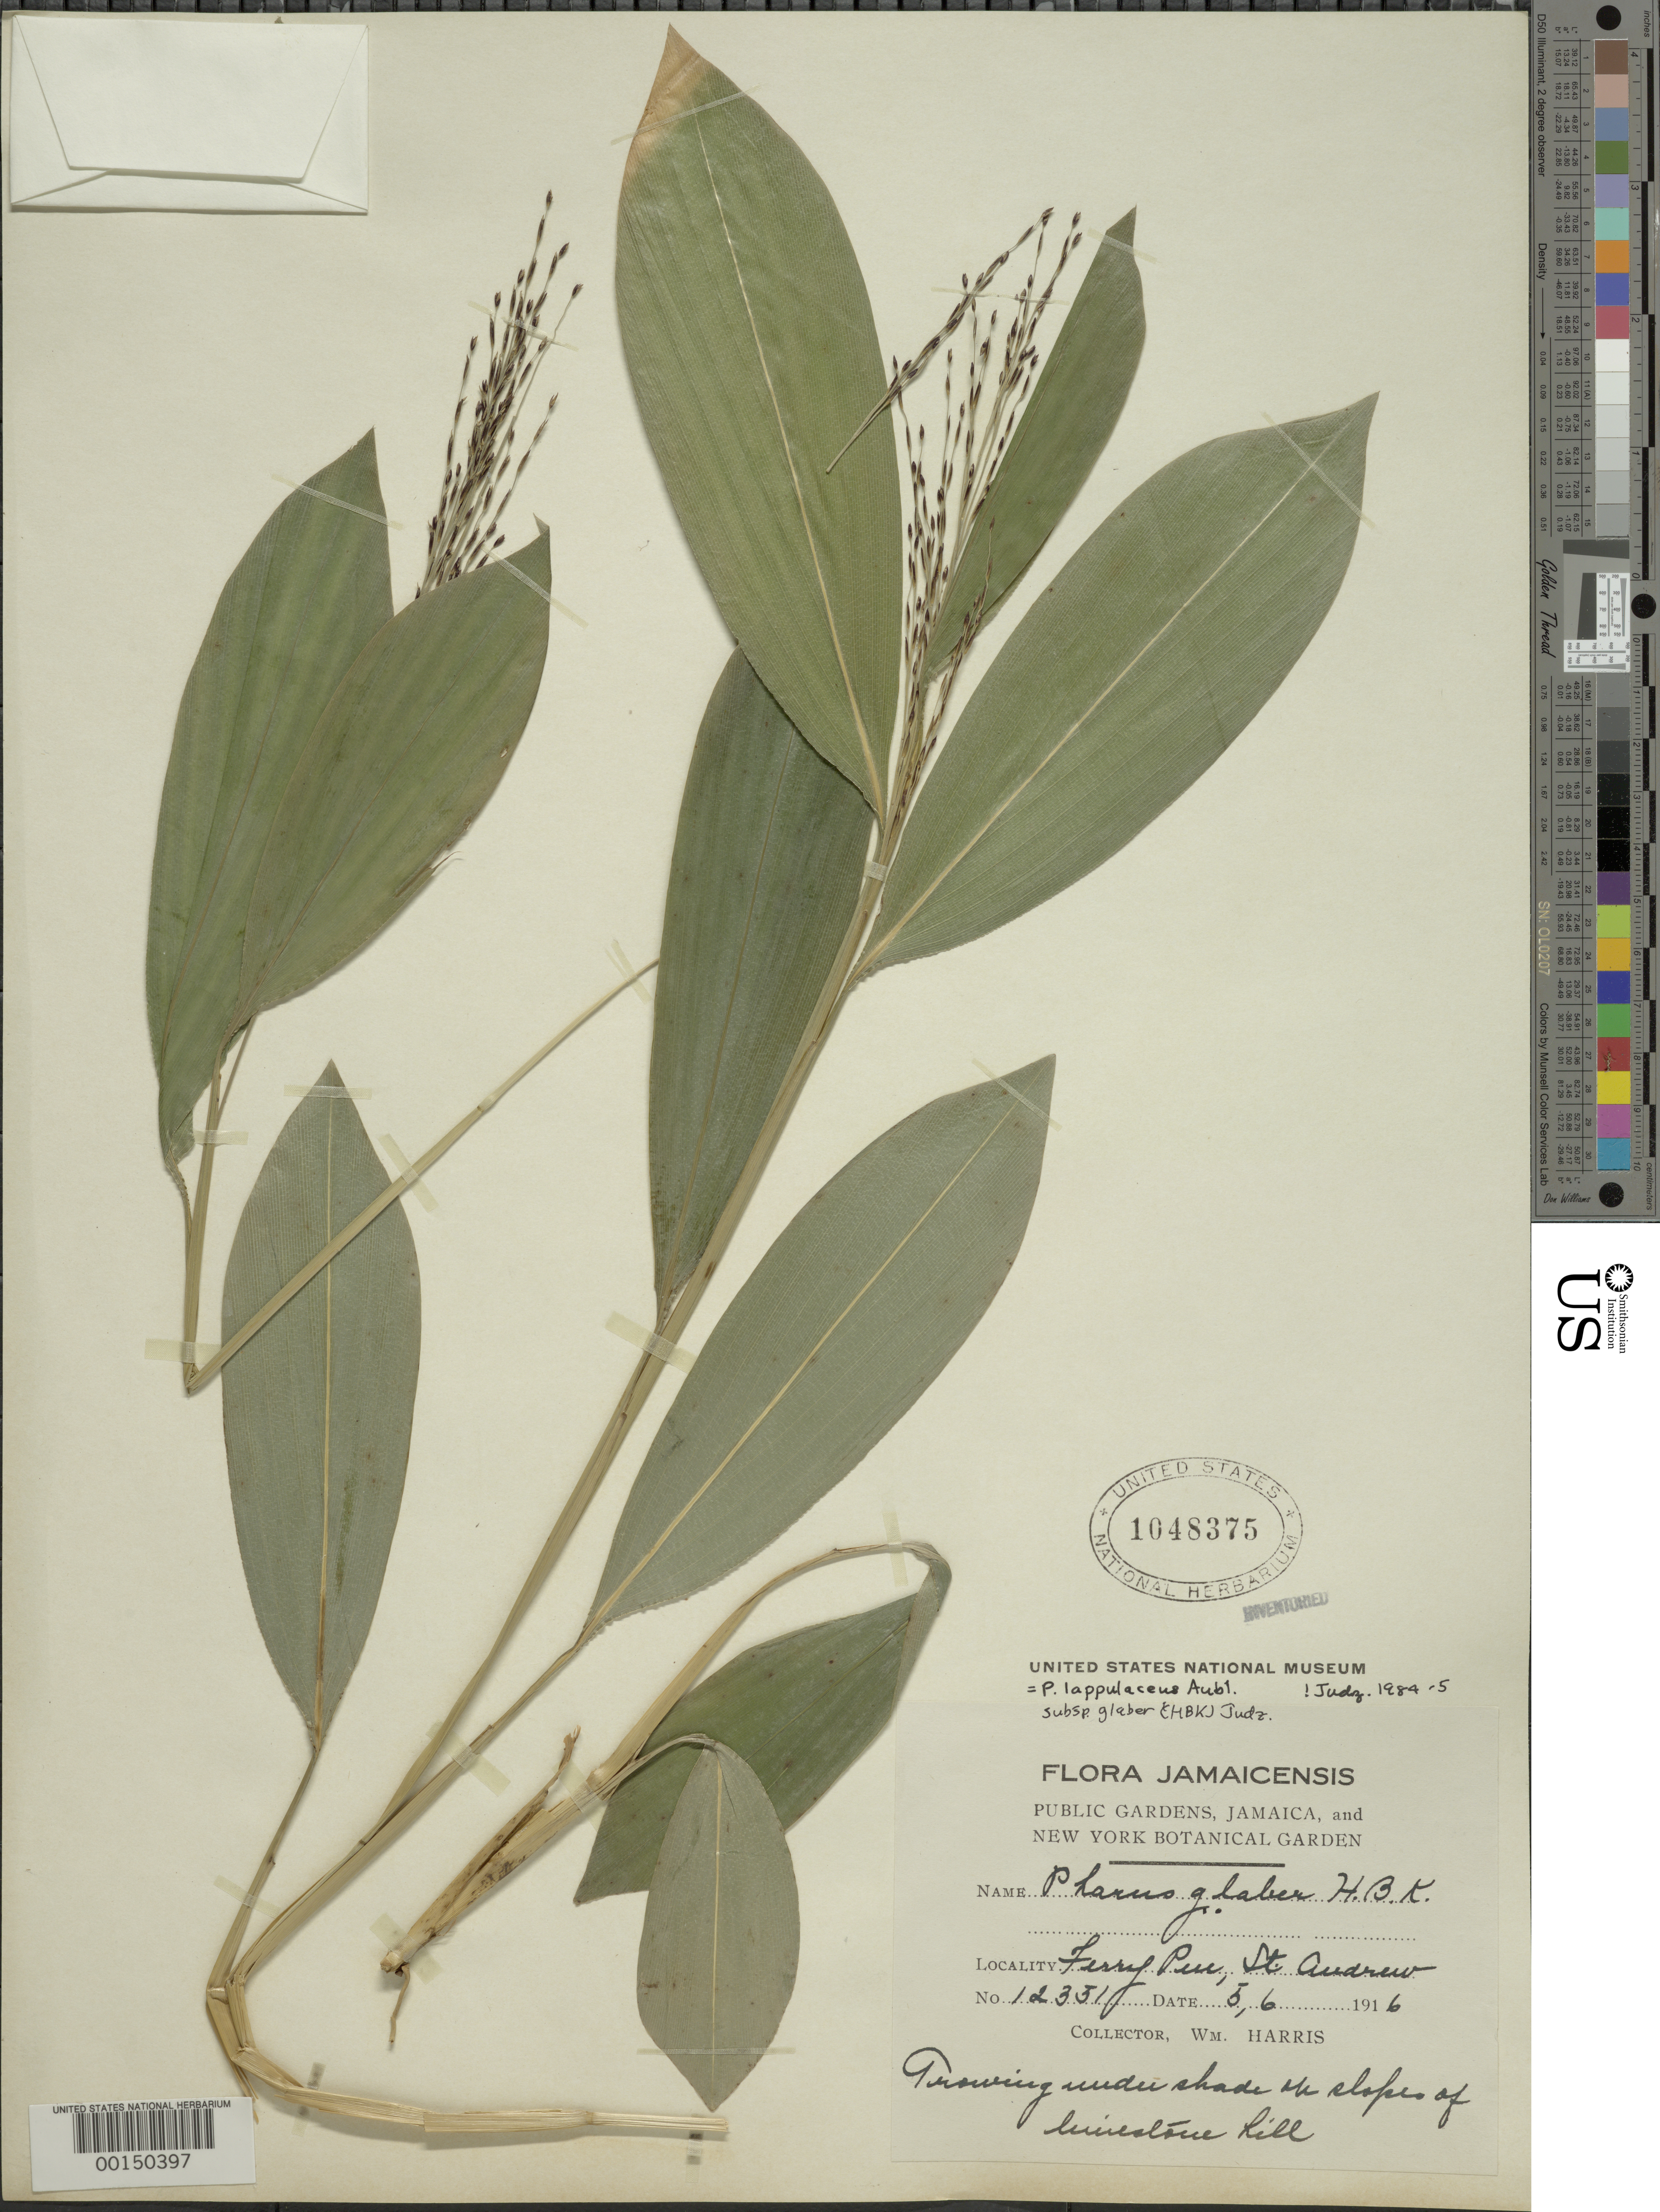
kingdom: Plantae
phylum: Tracheophyta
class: Liliopsida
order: Poales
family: Poaceae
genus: Pharus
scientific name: Pharus lappulaceus subsp. glaber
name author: (Kunth) Judz.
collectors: W. H. Harris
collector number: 12331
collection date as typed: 05 Jun 1916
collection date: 1916-06-05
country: Jamaica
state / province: Saint Andrew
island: Greater Antilles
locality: Ferry river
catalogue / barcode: US 1048375